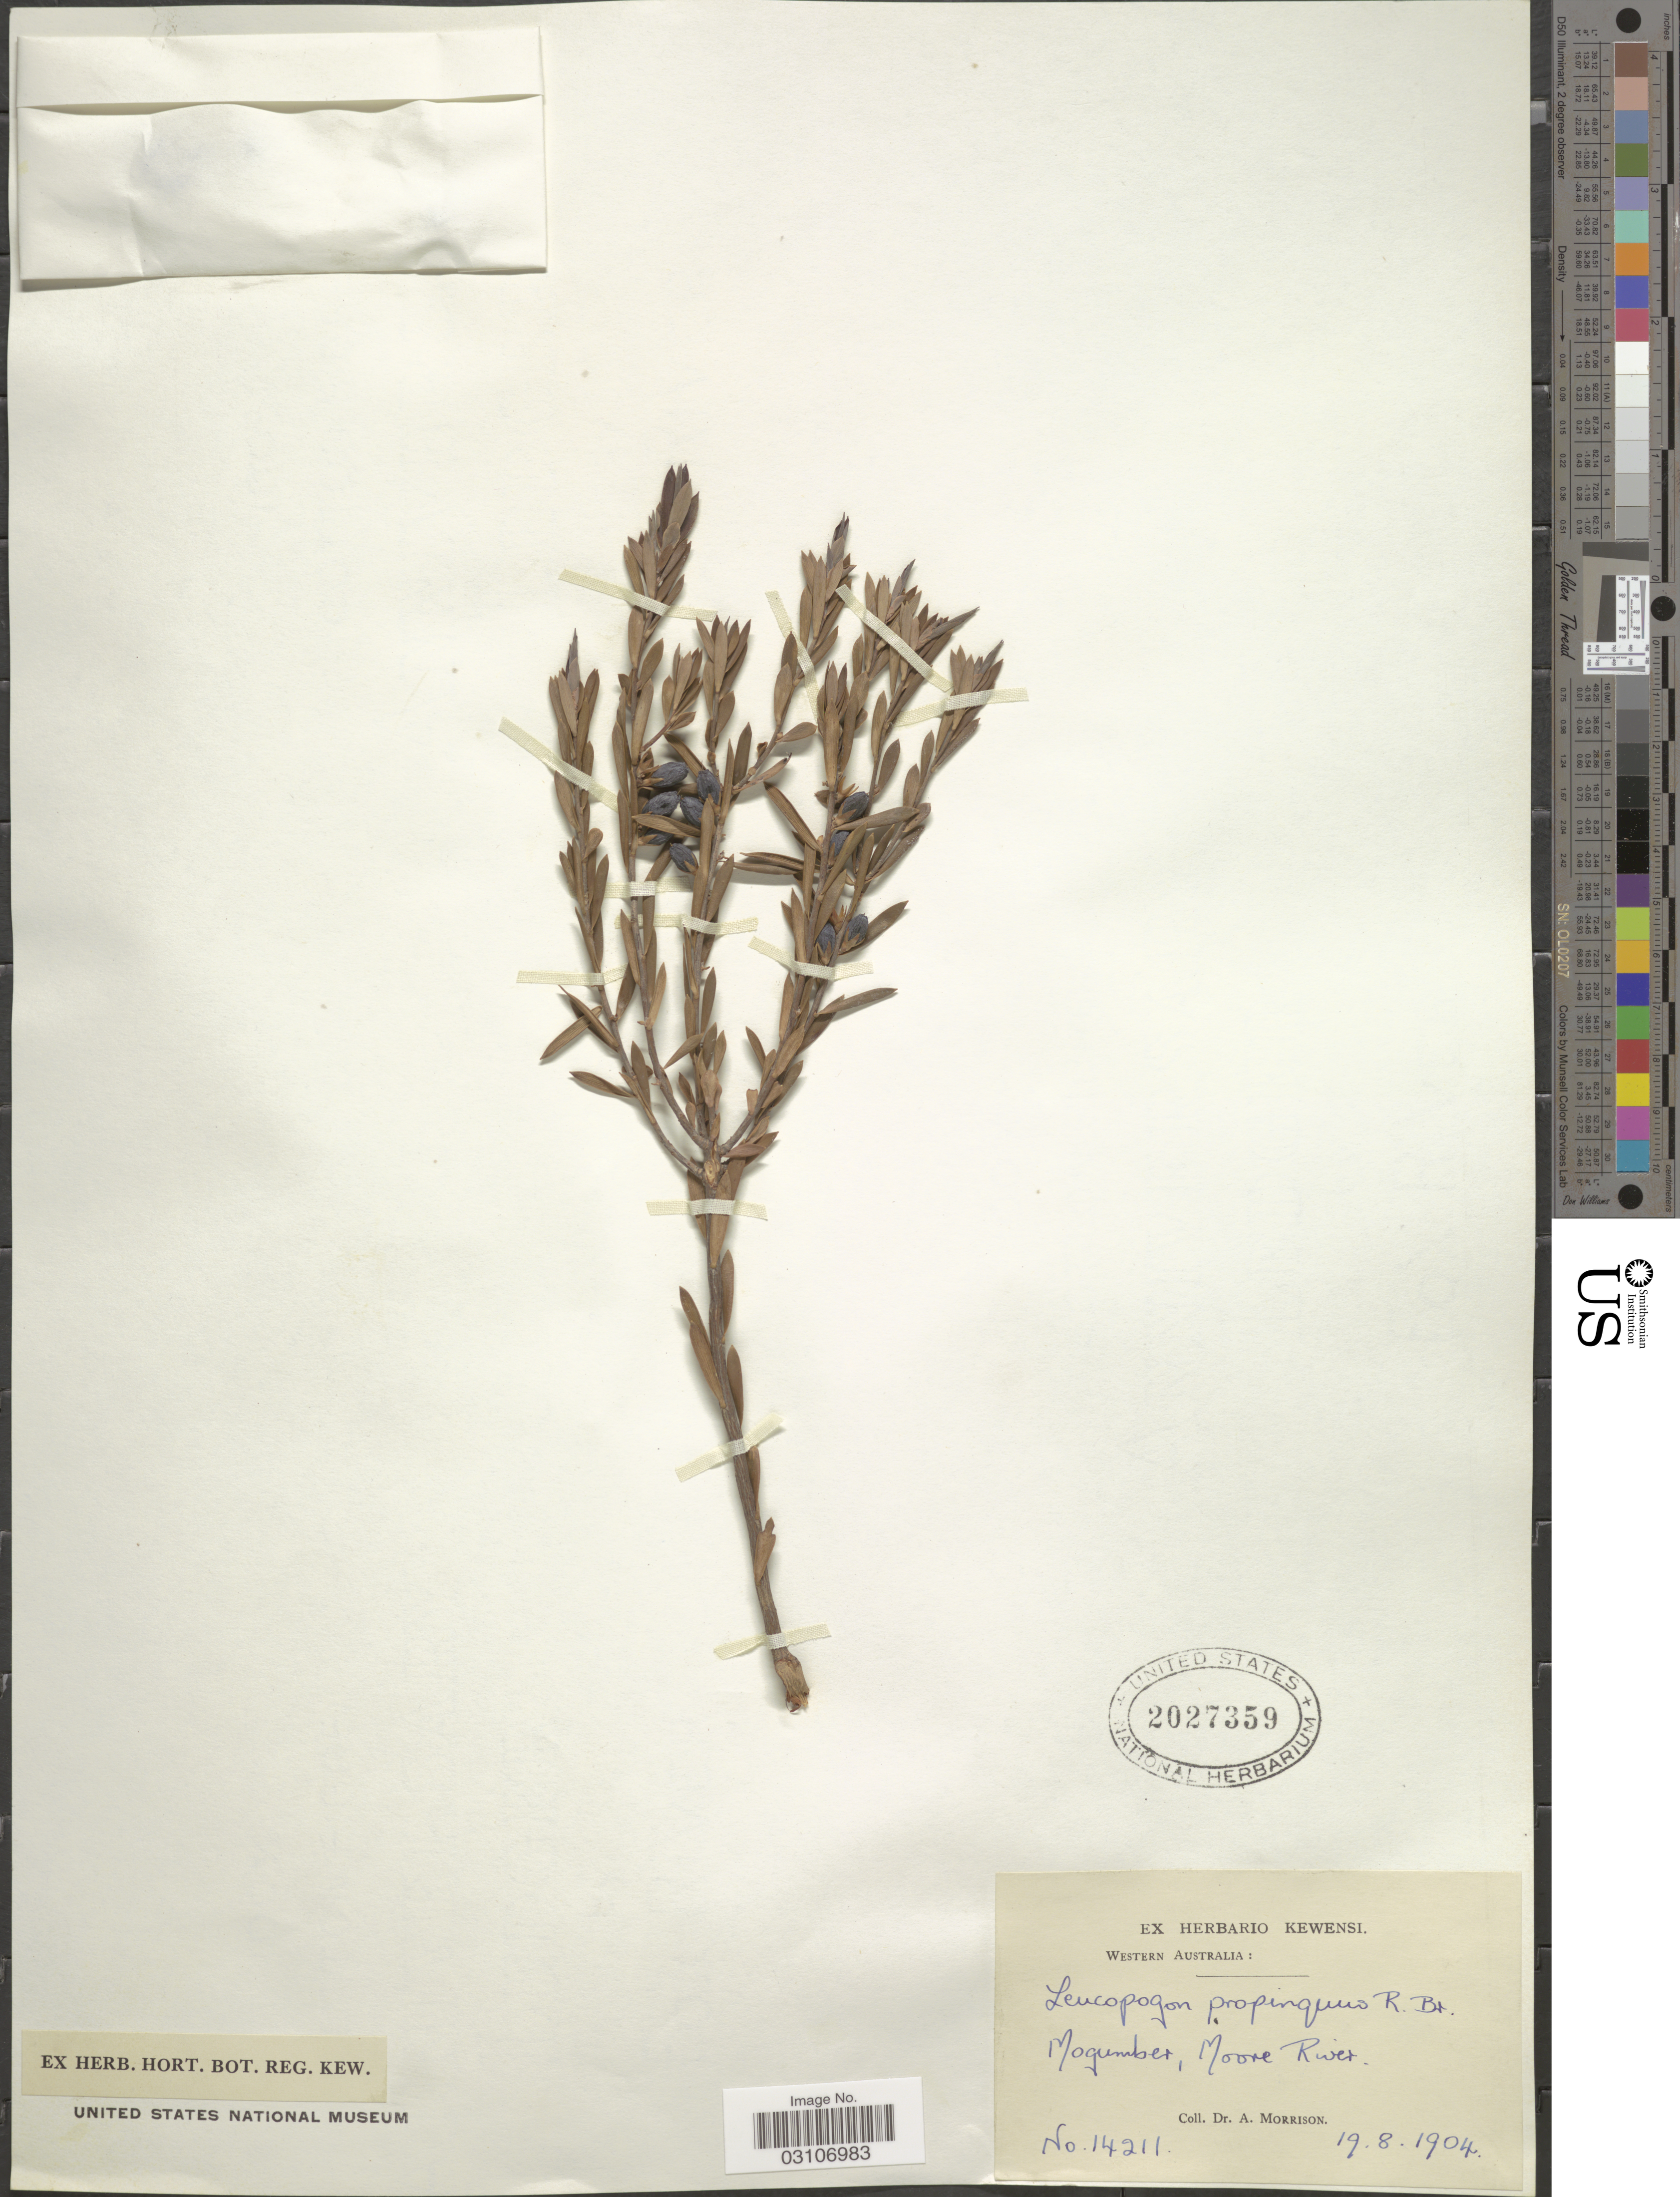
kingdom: Plantae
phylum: Tracheophyta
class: Magnoliopsida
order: Ericales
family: Ericaceae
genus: Leucopogon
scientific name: Leucopogon propinquus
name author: R. Br.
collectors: A. Morrison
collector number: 14211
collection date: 1904-08-19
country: Australia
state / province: Western Australia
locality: Mogumber, Moore River.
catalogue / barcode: US 2027359